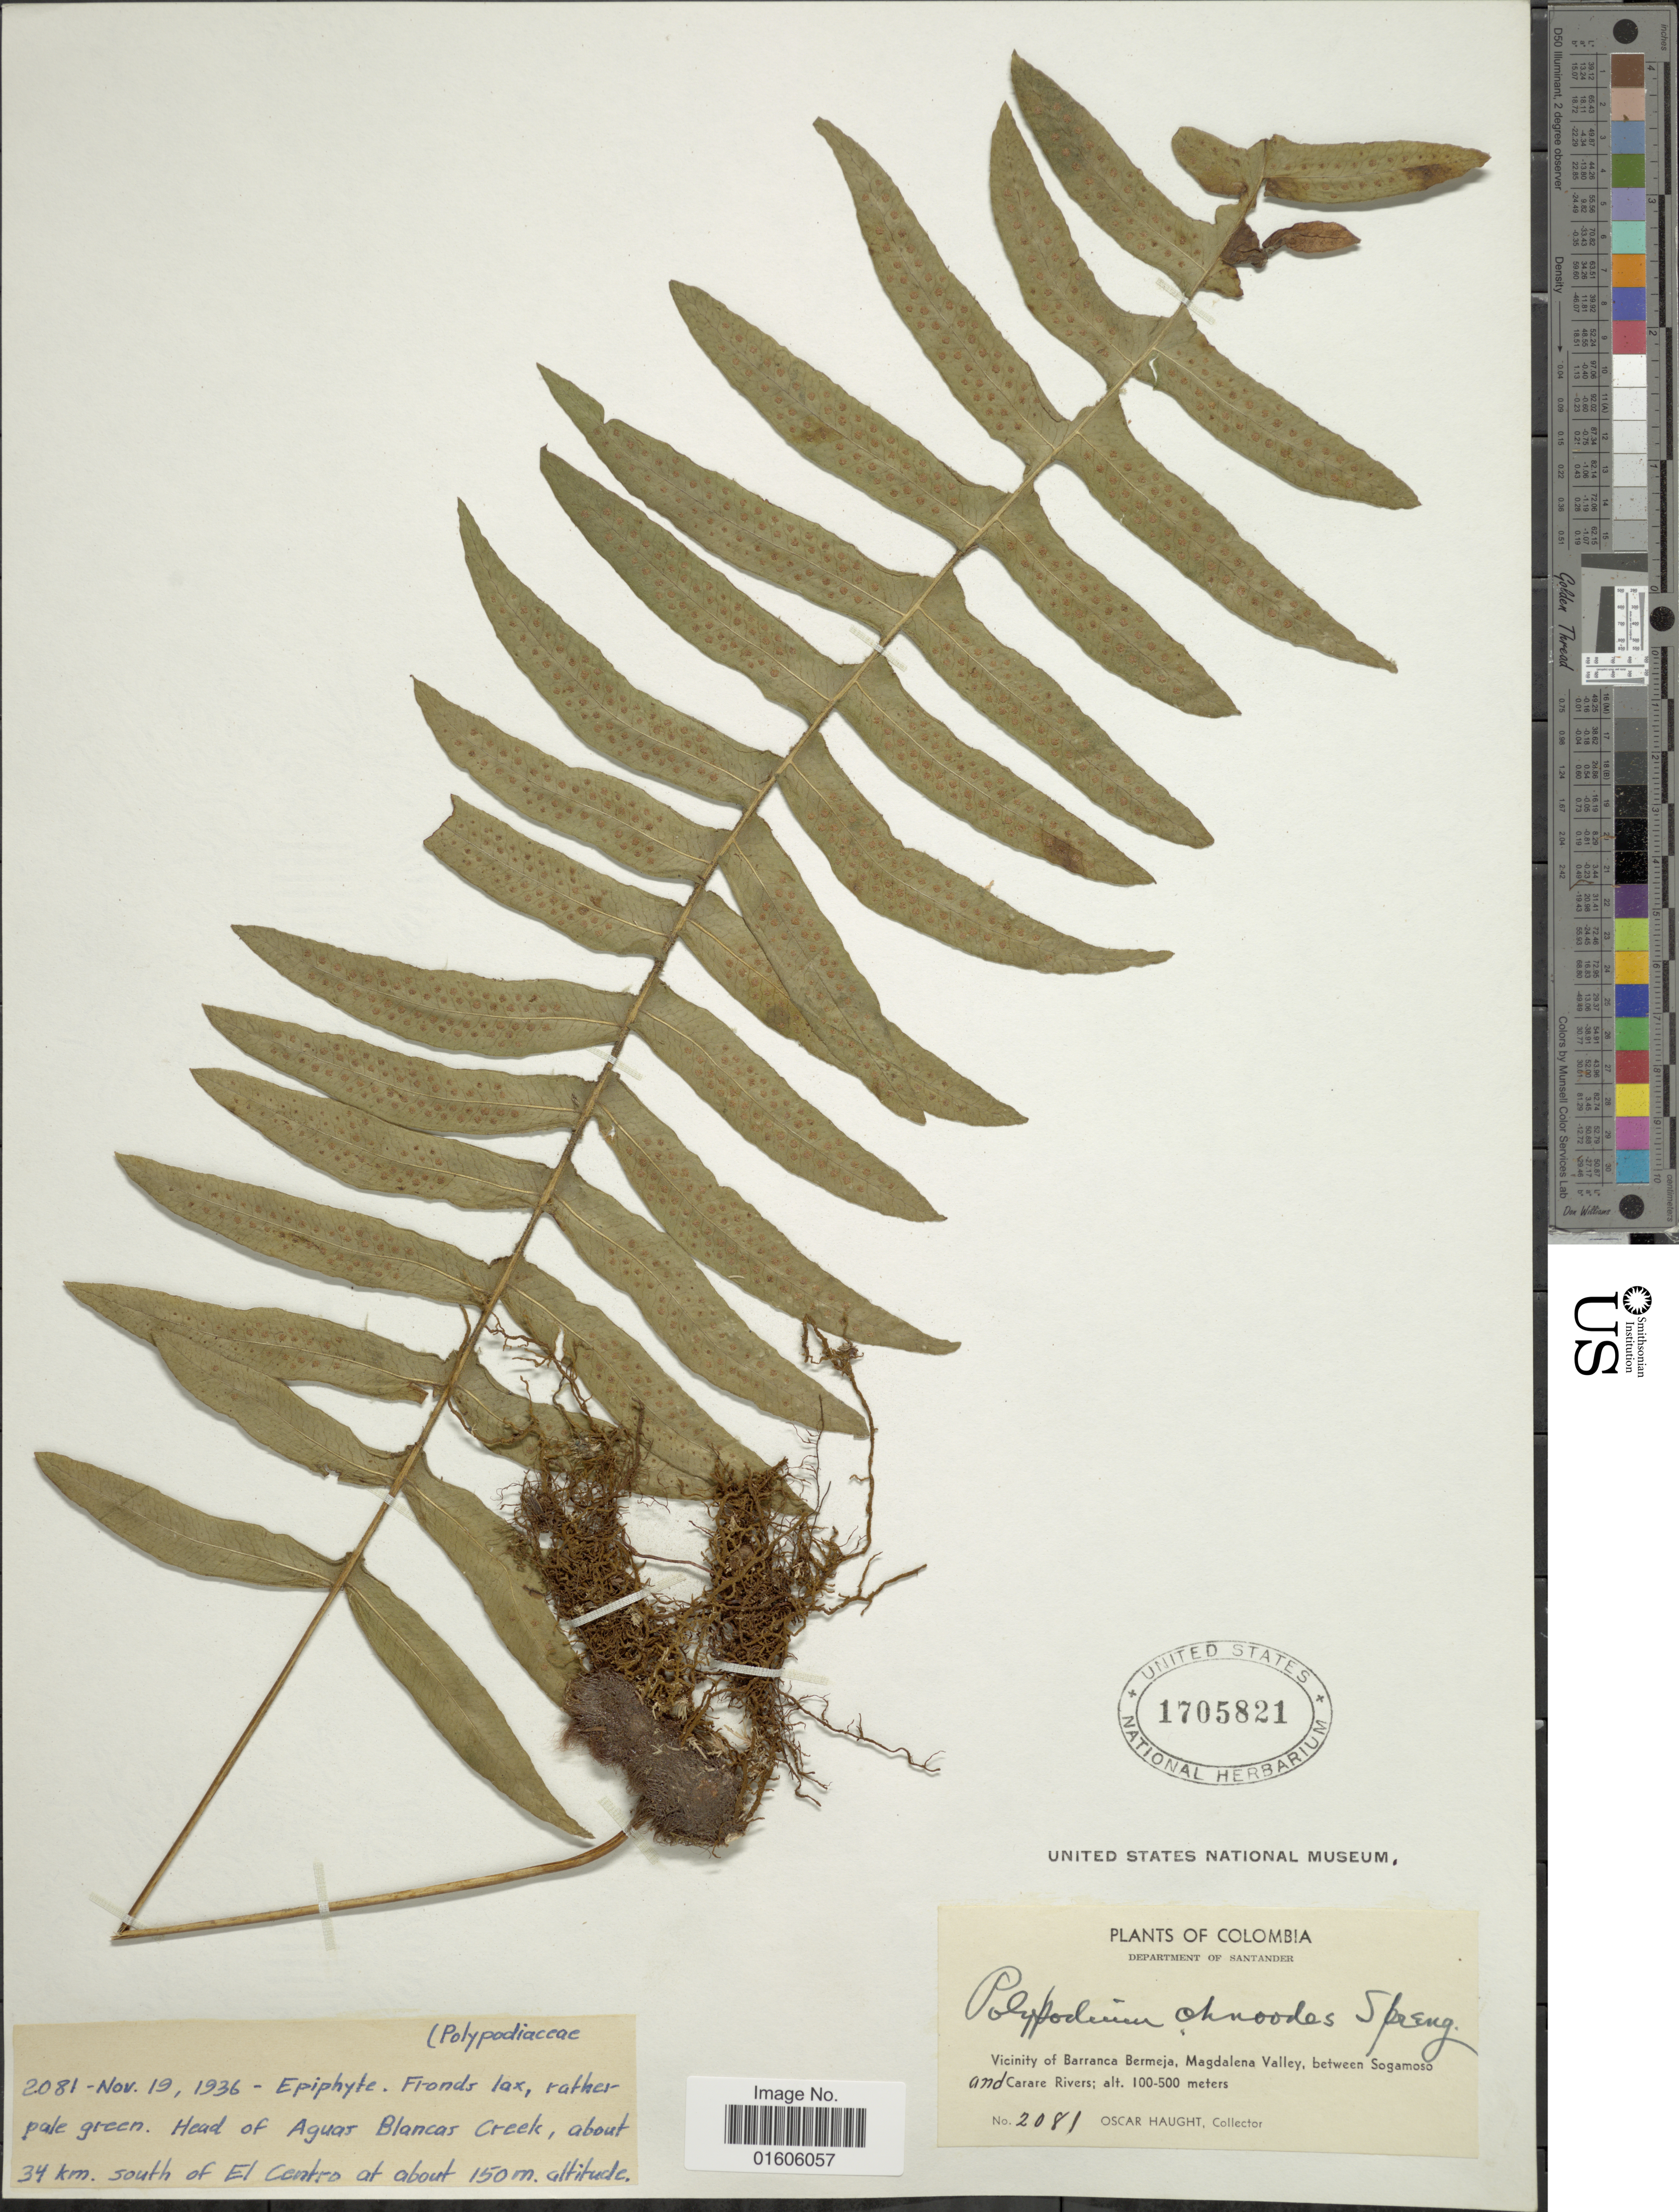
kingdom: Plantae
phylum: Tracheophyta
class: Polypodiopsida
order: Polypodiales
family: Polypodiaceae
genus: Serpocaulon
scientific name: Serpocaulon dissimile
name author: (L.) A.R. Sm.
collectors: O. L. Haught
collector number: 2081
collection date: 1936-11-19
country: Colombia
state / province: Santander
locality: Department of Santander. Vicinity of Barranca Bermeja, Magdalena Valley, between Sogamoso and Carare Rivers. Head of Aguas Blancas Creek, about 34 km. south of El Centro.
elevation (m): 150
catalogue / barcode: US 1705821